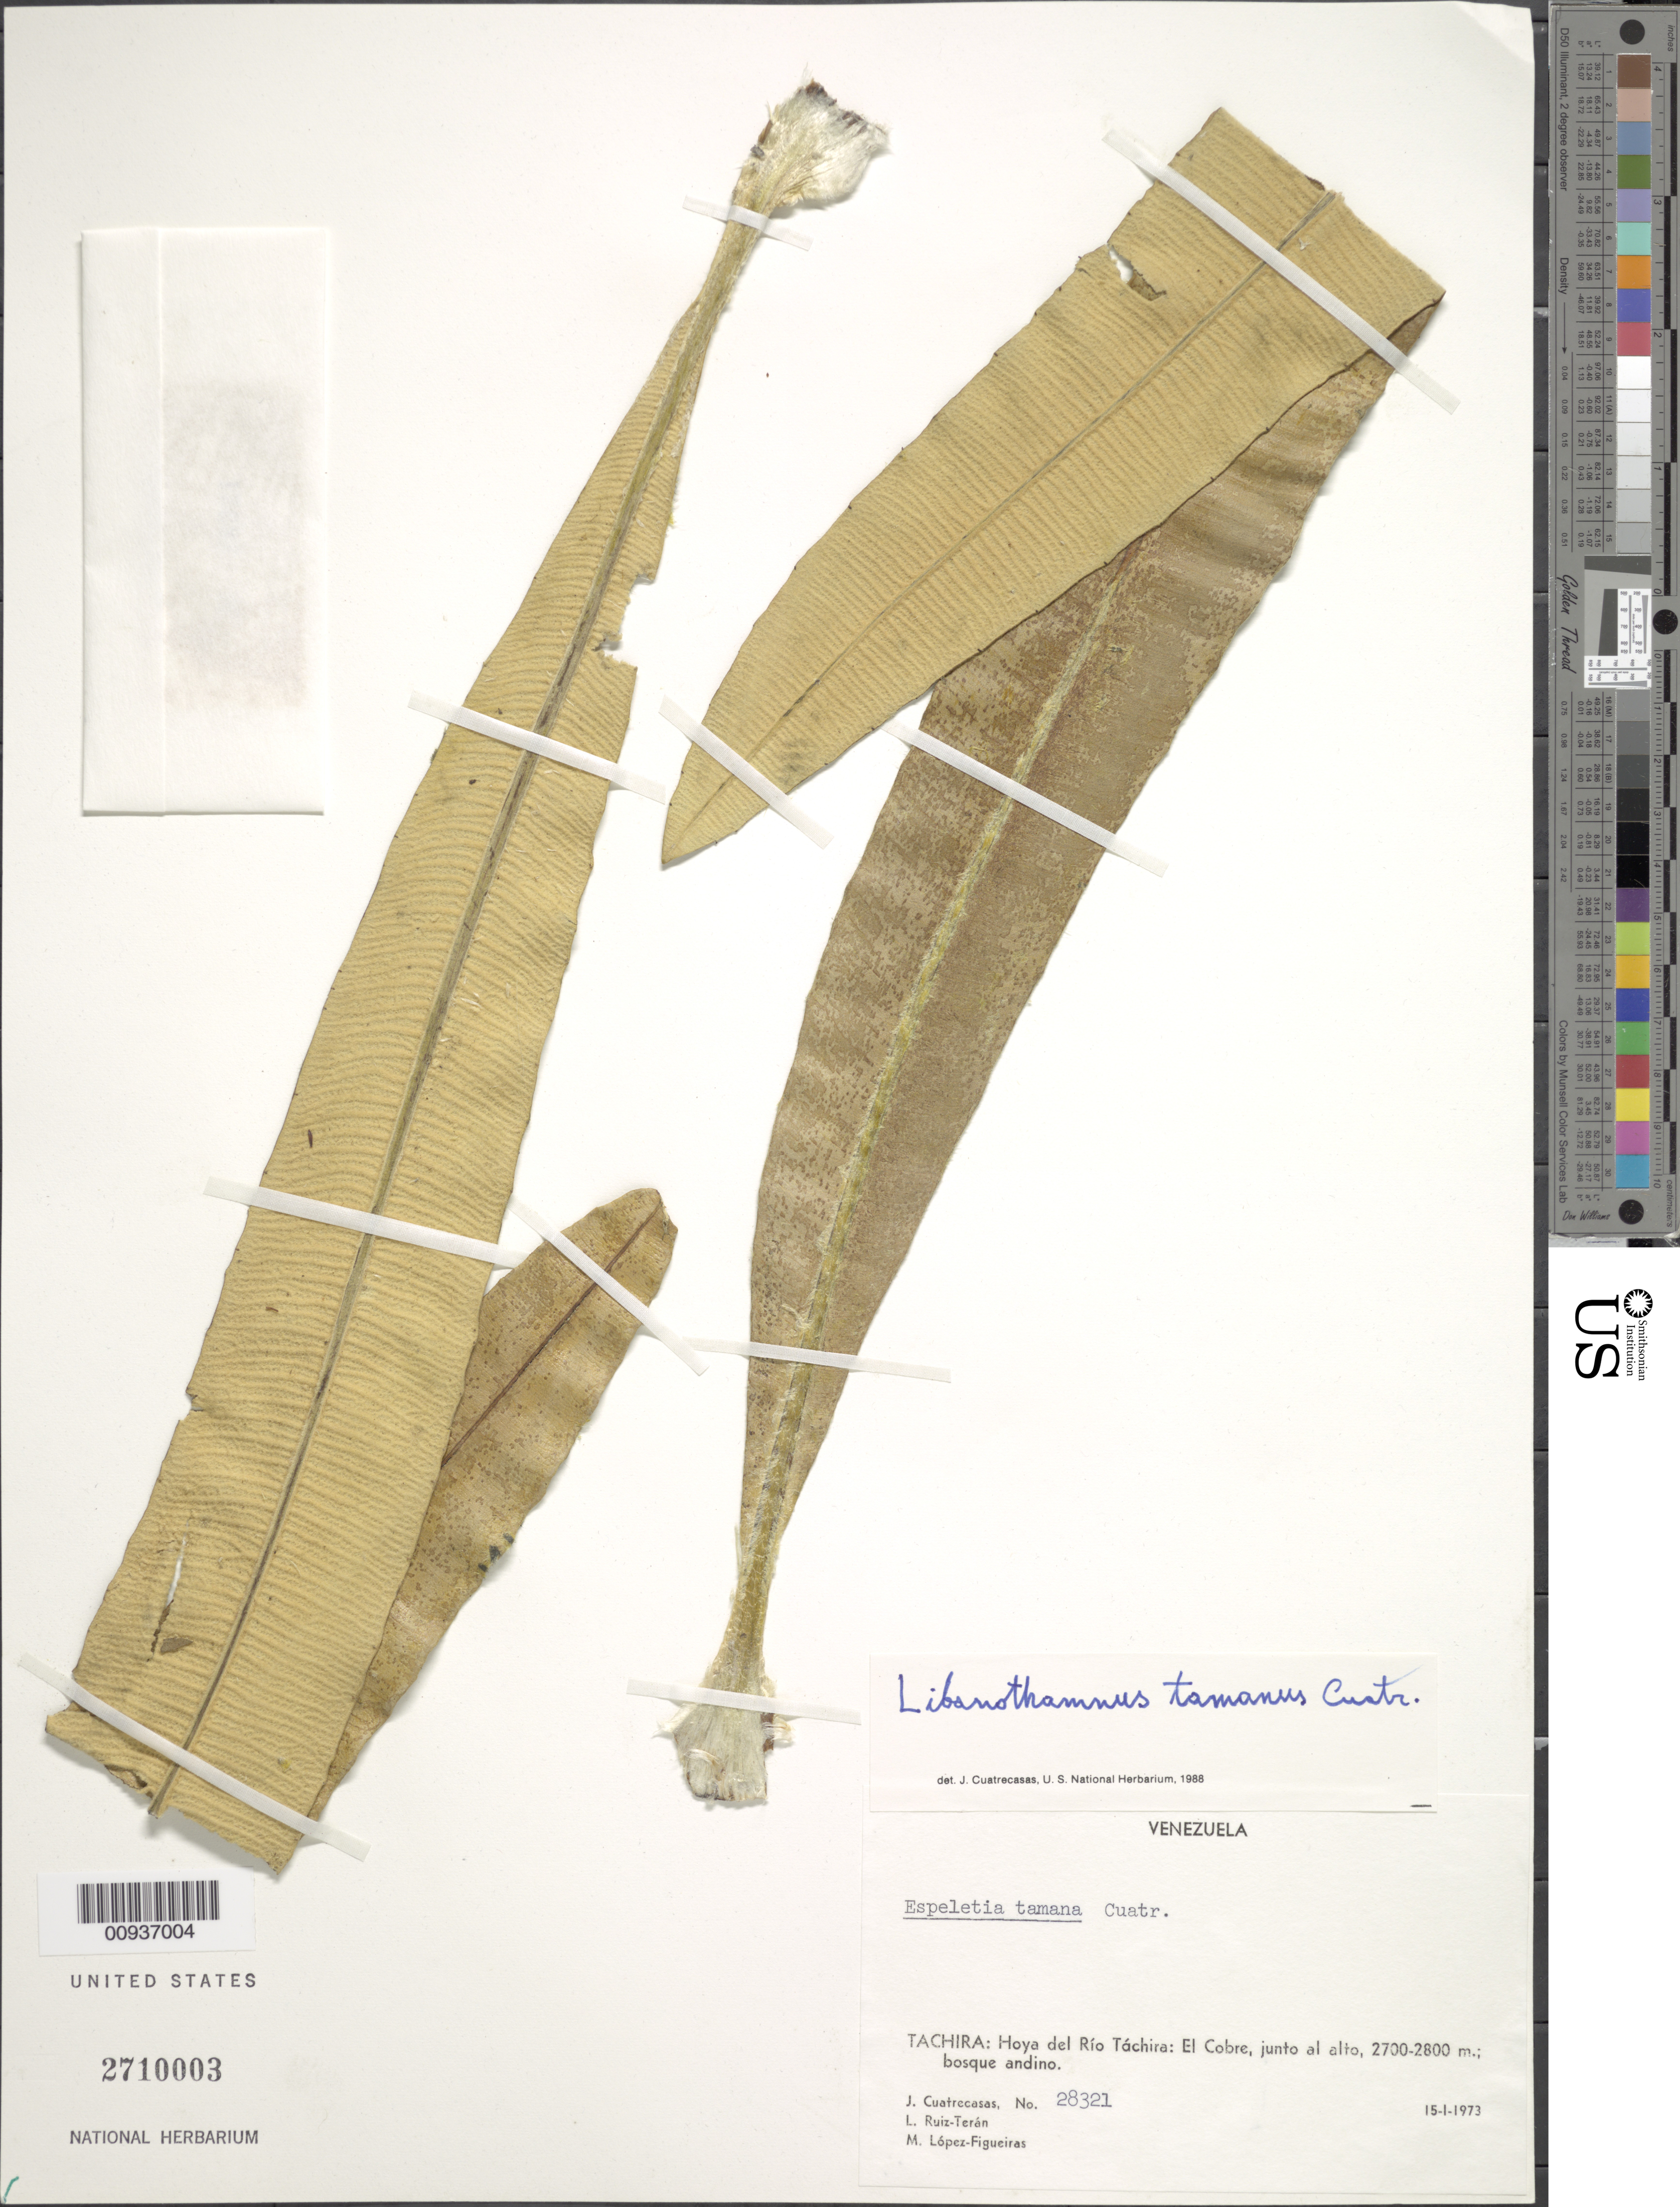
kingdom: Plantae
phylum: Tracheophyta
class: Magnoliopsida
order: Asterales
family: Asteraceae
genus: Libanothamnus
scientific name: Libanothamnus tamanus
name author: (Cuatrec.) Cuatrec.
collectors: J. Cuatrecasas, L. E. Ruíz-Terán & M. López Figueiras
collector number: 28321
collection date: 1973-01-15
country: Venezuela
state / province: Tachira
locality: Hoya del Rio Tachira, El Cobre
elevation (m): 2700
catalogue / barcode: US 2710003